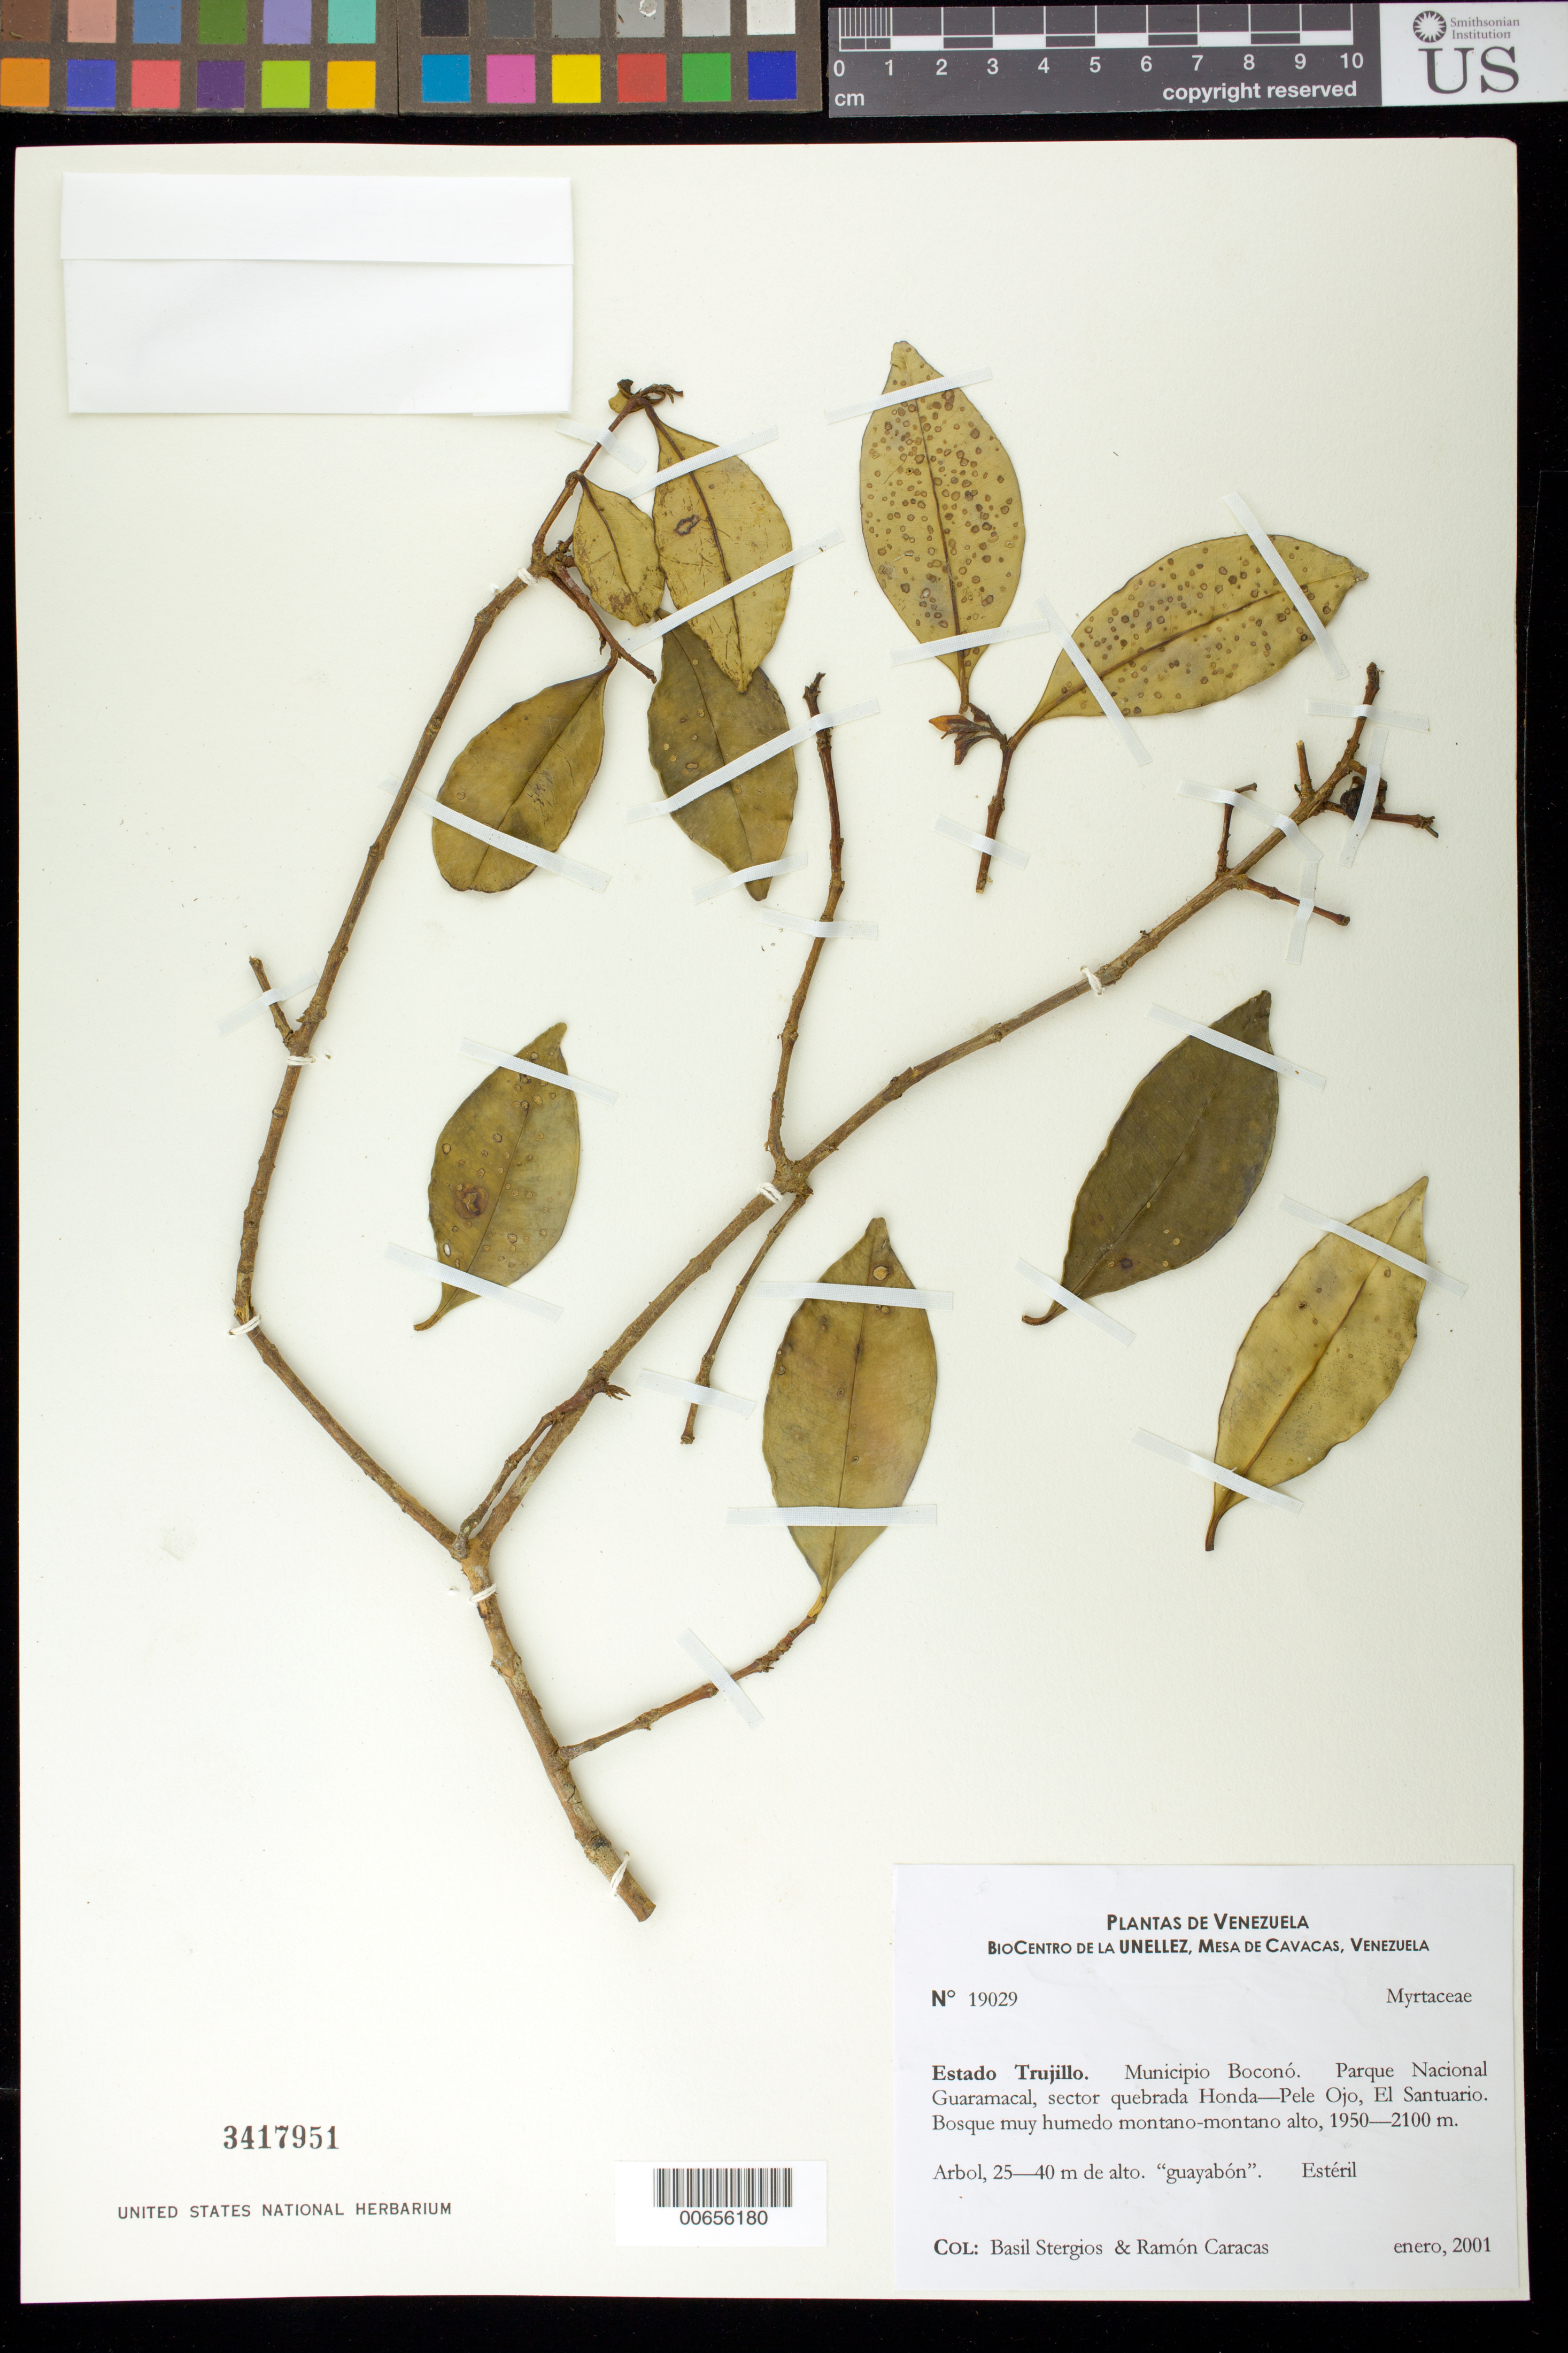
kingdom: Plantae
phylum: Tracheophyta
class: Magnoliopsida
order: Myrtales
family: Myrtaceae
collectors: B. G. Stergios & R. Caracas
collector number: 19029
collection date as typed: Jan 2001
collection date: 2001-01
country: Venezuela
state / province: Trujillo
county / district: Boconó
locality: Parque Nacional Guaramacal, sector quebrada Honda-Pele Ojo, El Santuario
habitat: Bosque muy húmedo montano-montano alto.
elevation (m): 1950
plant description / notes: Common name: guayabón; MY, NY, PORT, SEL, US, VEN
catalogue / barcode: US 3417951